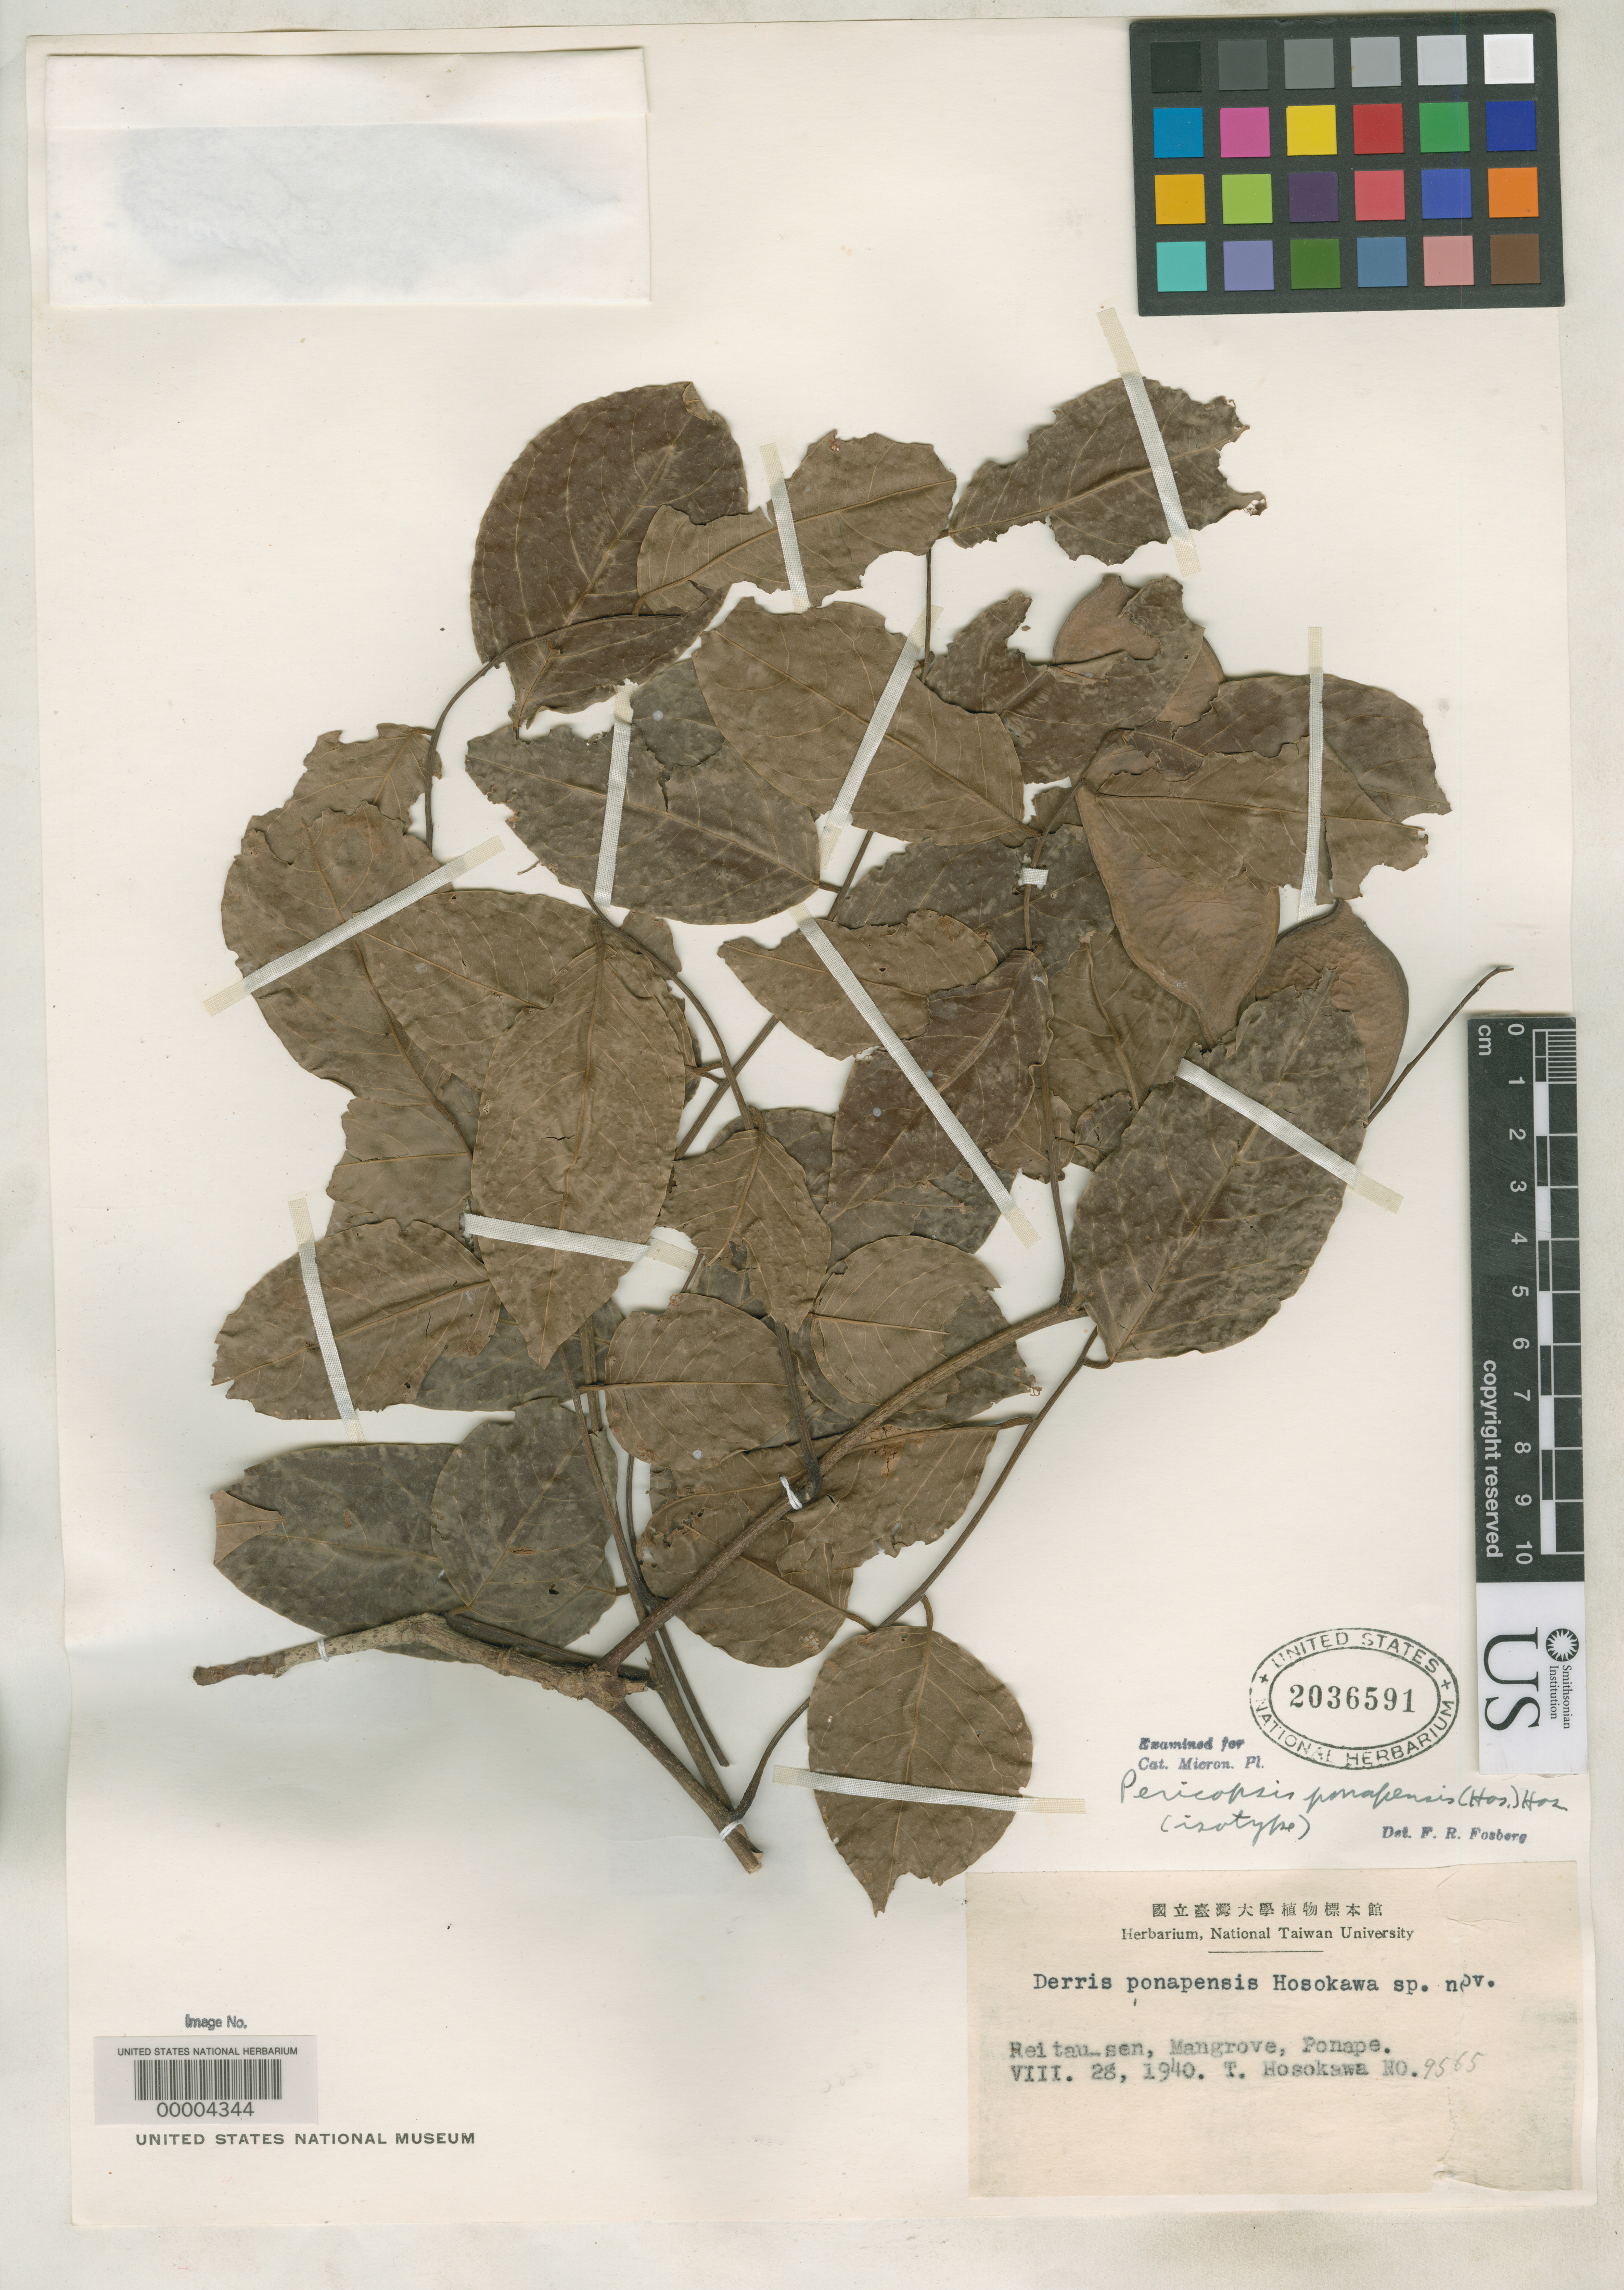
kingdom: Plantae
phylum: Tracheophyta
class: Magnoliopsida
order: Fabales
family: Fabaceae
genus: Derris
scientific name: Derris ponapensis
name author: Hosok.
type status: Isotype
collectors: T. Hosokawa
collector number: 9565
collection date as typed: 28 Aug 1940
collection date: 1940-08-28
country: Micronesia, Federated States of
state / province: Pohnpei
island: Pohnpei [Ponape]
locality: Senyavin Islet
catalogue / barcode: US 2036591